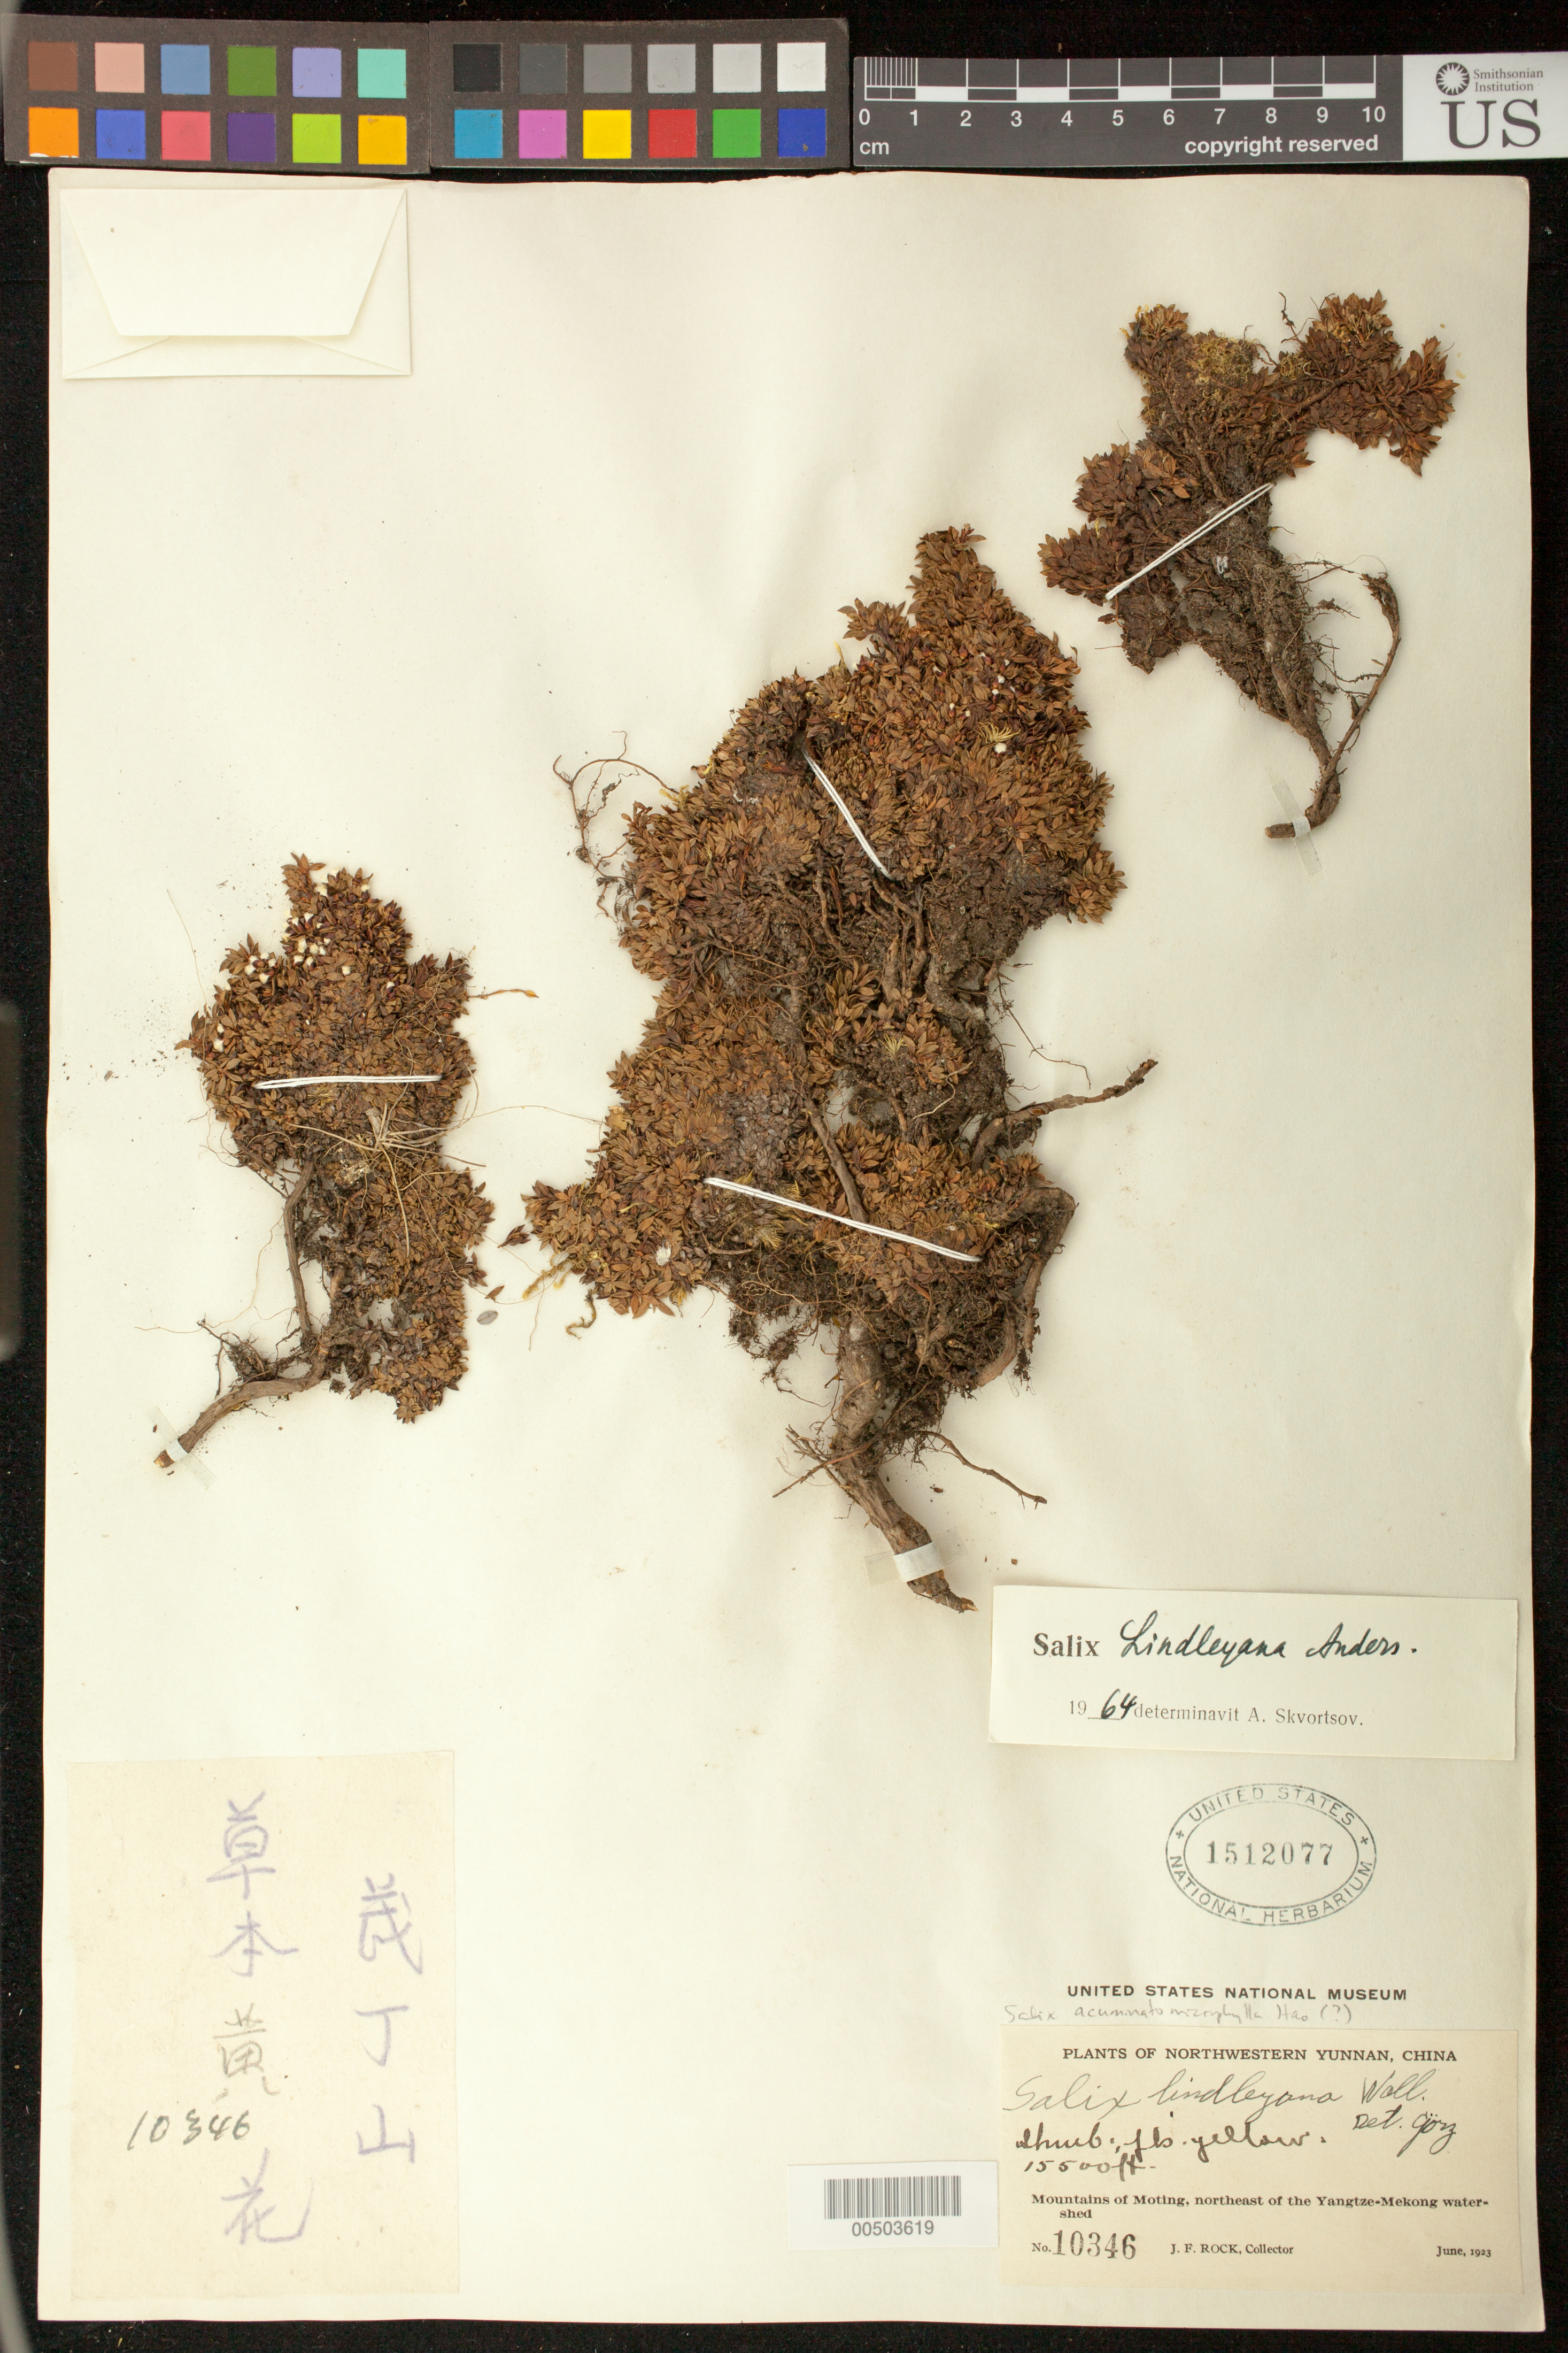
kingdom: Plantae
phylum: Tracheophyta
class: Magnoliopsida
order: Malpighiales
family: Salicaceae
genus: Salix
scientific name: Salix acuminatomicrophylla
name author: K.S. Hao ex C.F. Fang & A.K. Skvortsov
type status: Isotype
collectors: J. F. Rock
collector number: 10346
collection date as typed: Jun 1923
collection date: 1923-06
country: China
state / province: Yunnan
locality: Mountains of Moting, northeast of the Yangtze-Mekong watershed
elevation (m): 4724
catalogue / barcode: US 1512077